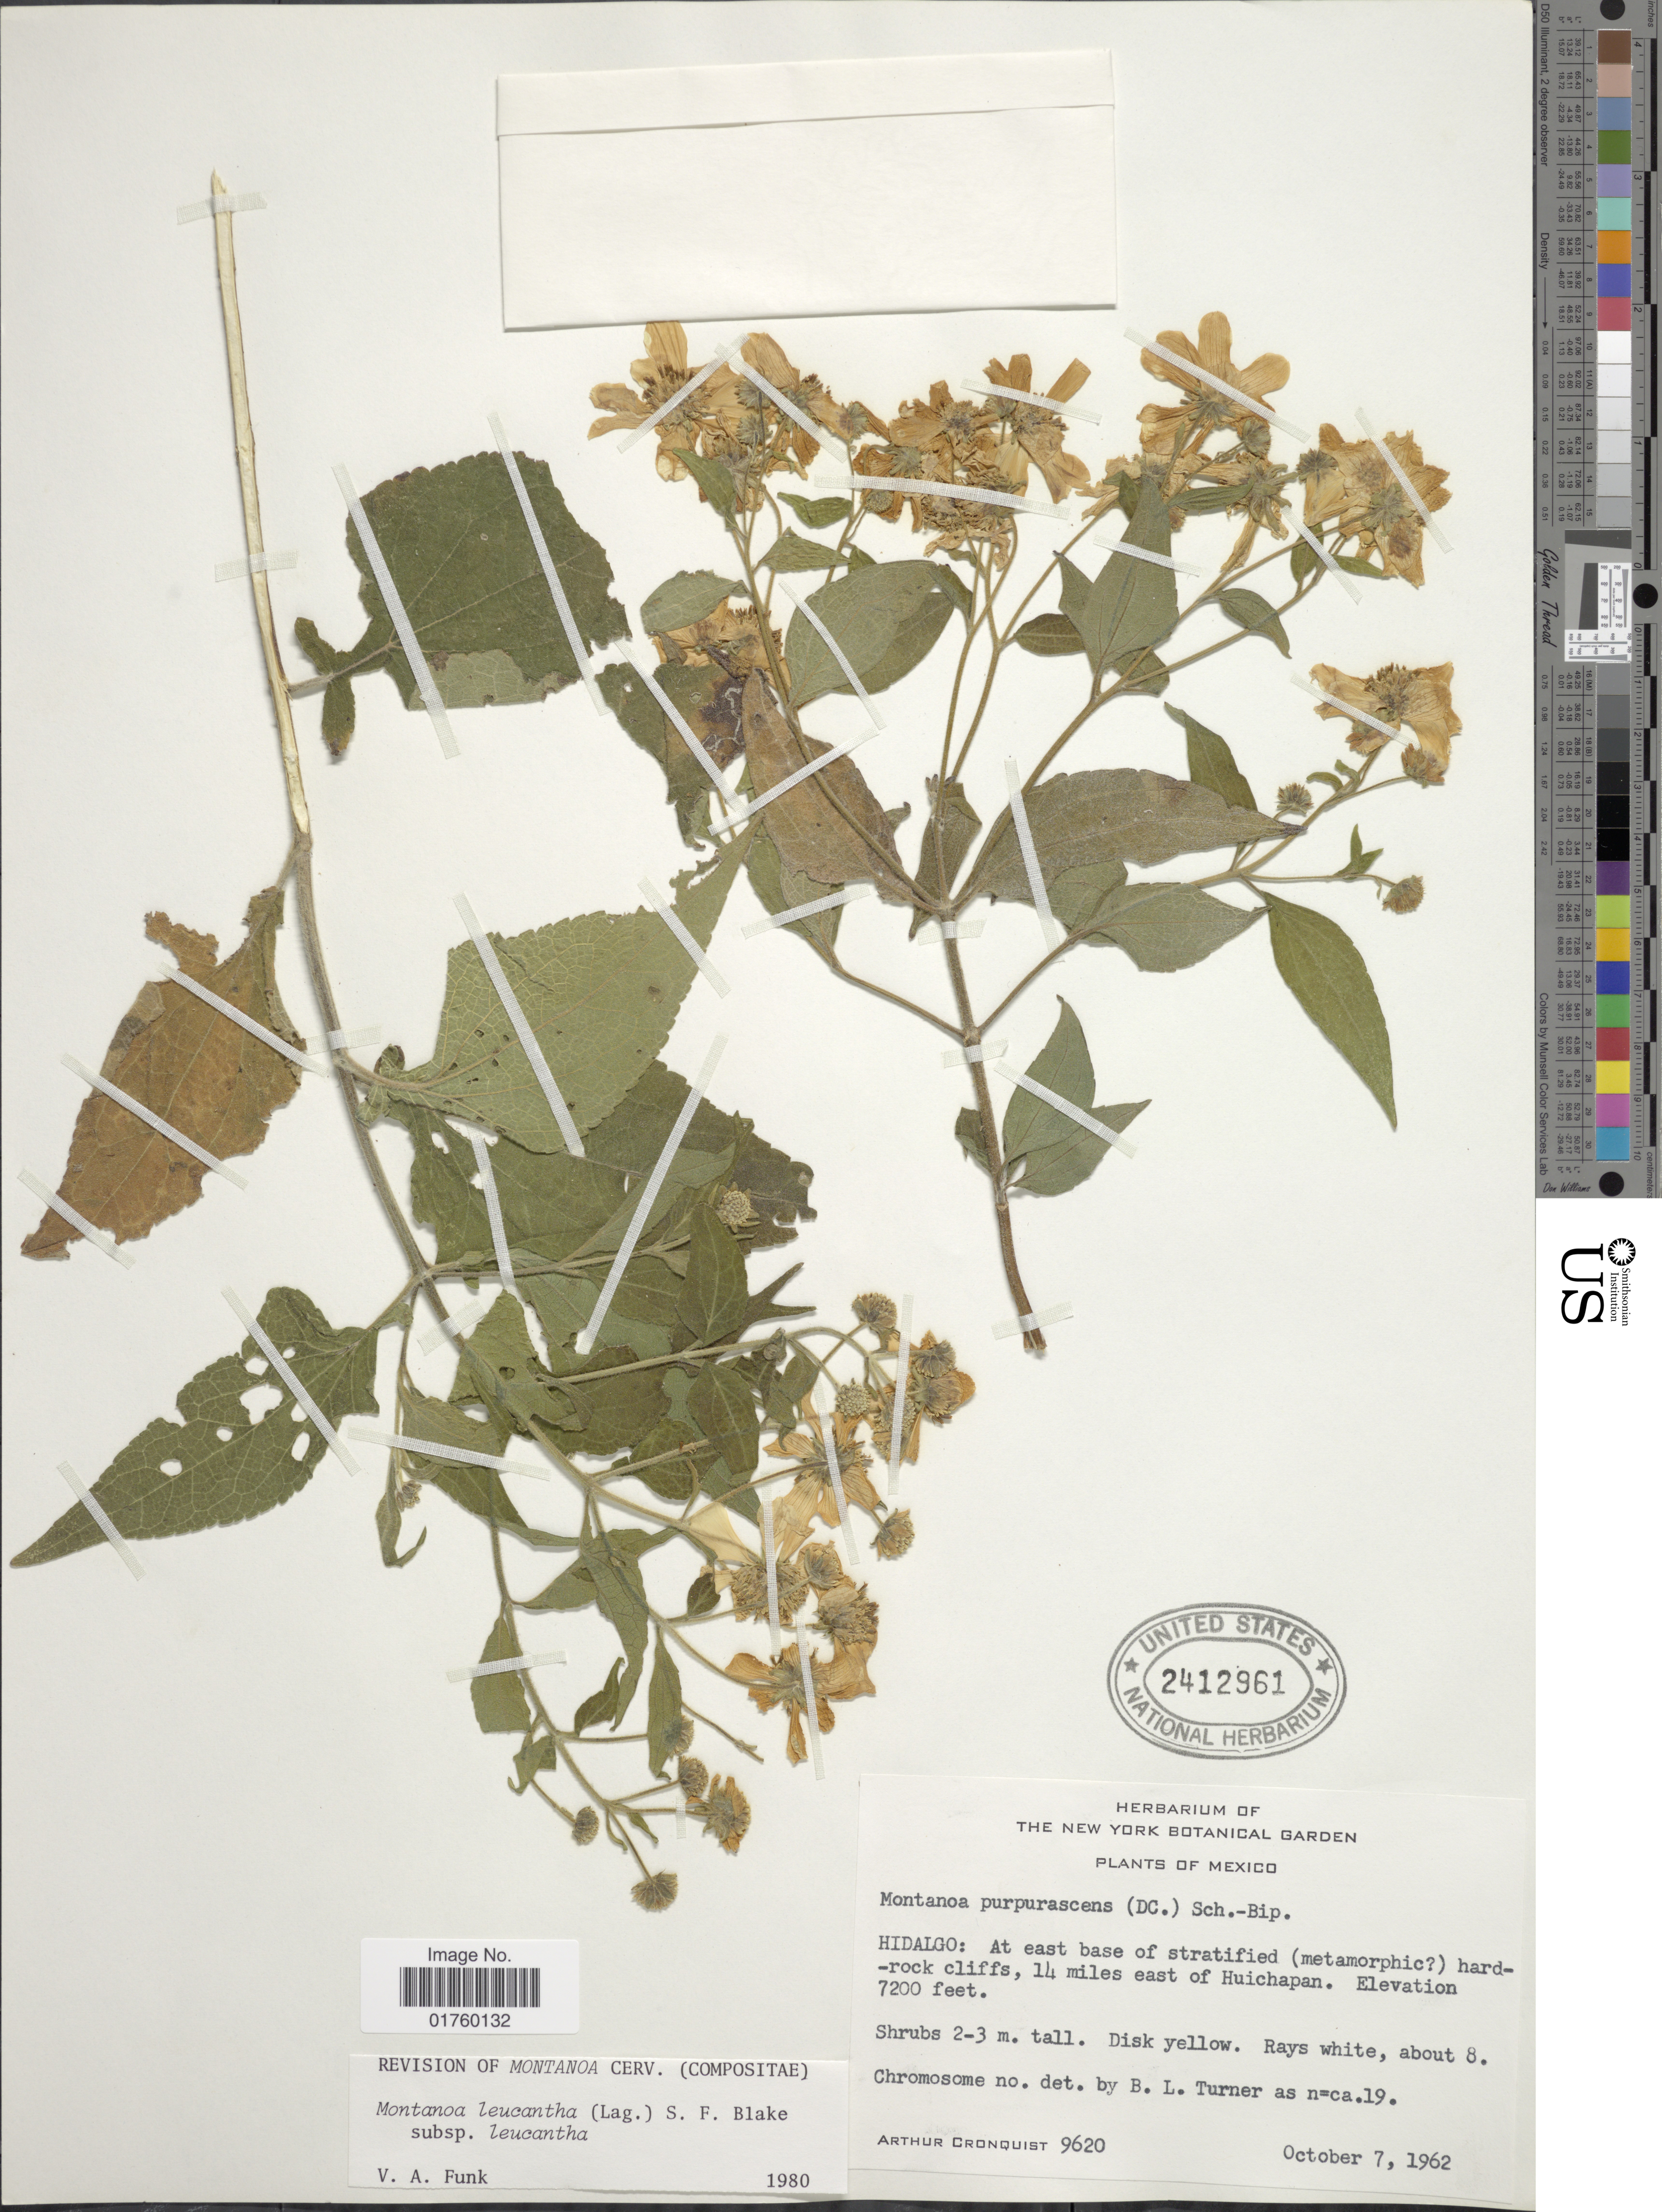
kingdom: Plantae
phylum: Tracheophyta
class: Magnoliopsida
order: Asterales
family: Asteraceae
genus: Montanoa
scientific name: Montanoa leucantha subsp. leucantha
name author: (Lag.) S.F. Blake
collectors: A. J. Cronquist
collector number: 9620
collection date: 1962-10-07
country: Mexico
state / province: Hidalgo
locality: At east base of stratified (metamorphic [unsure placement]) hardrock cliffs, 14 miles east of Huichapan.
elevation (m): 2195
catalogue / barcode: US 2412961